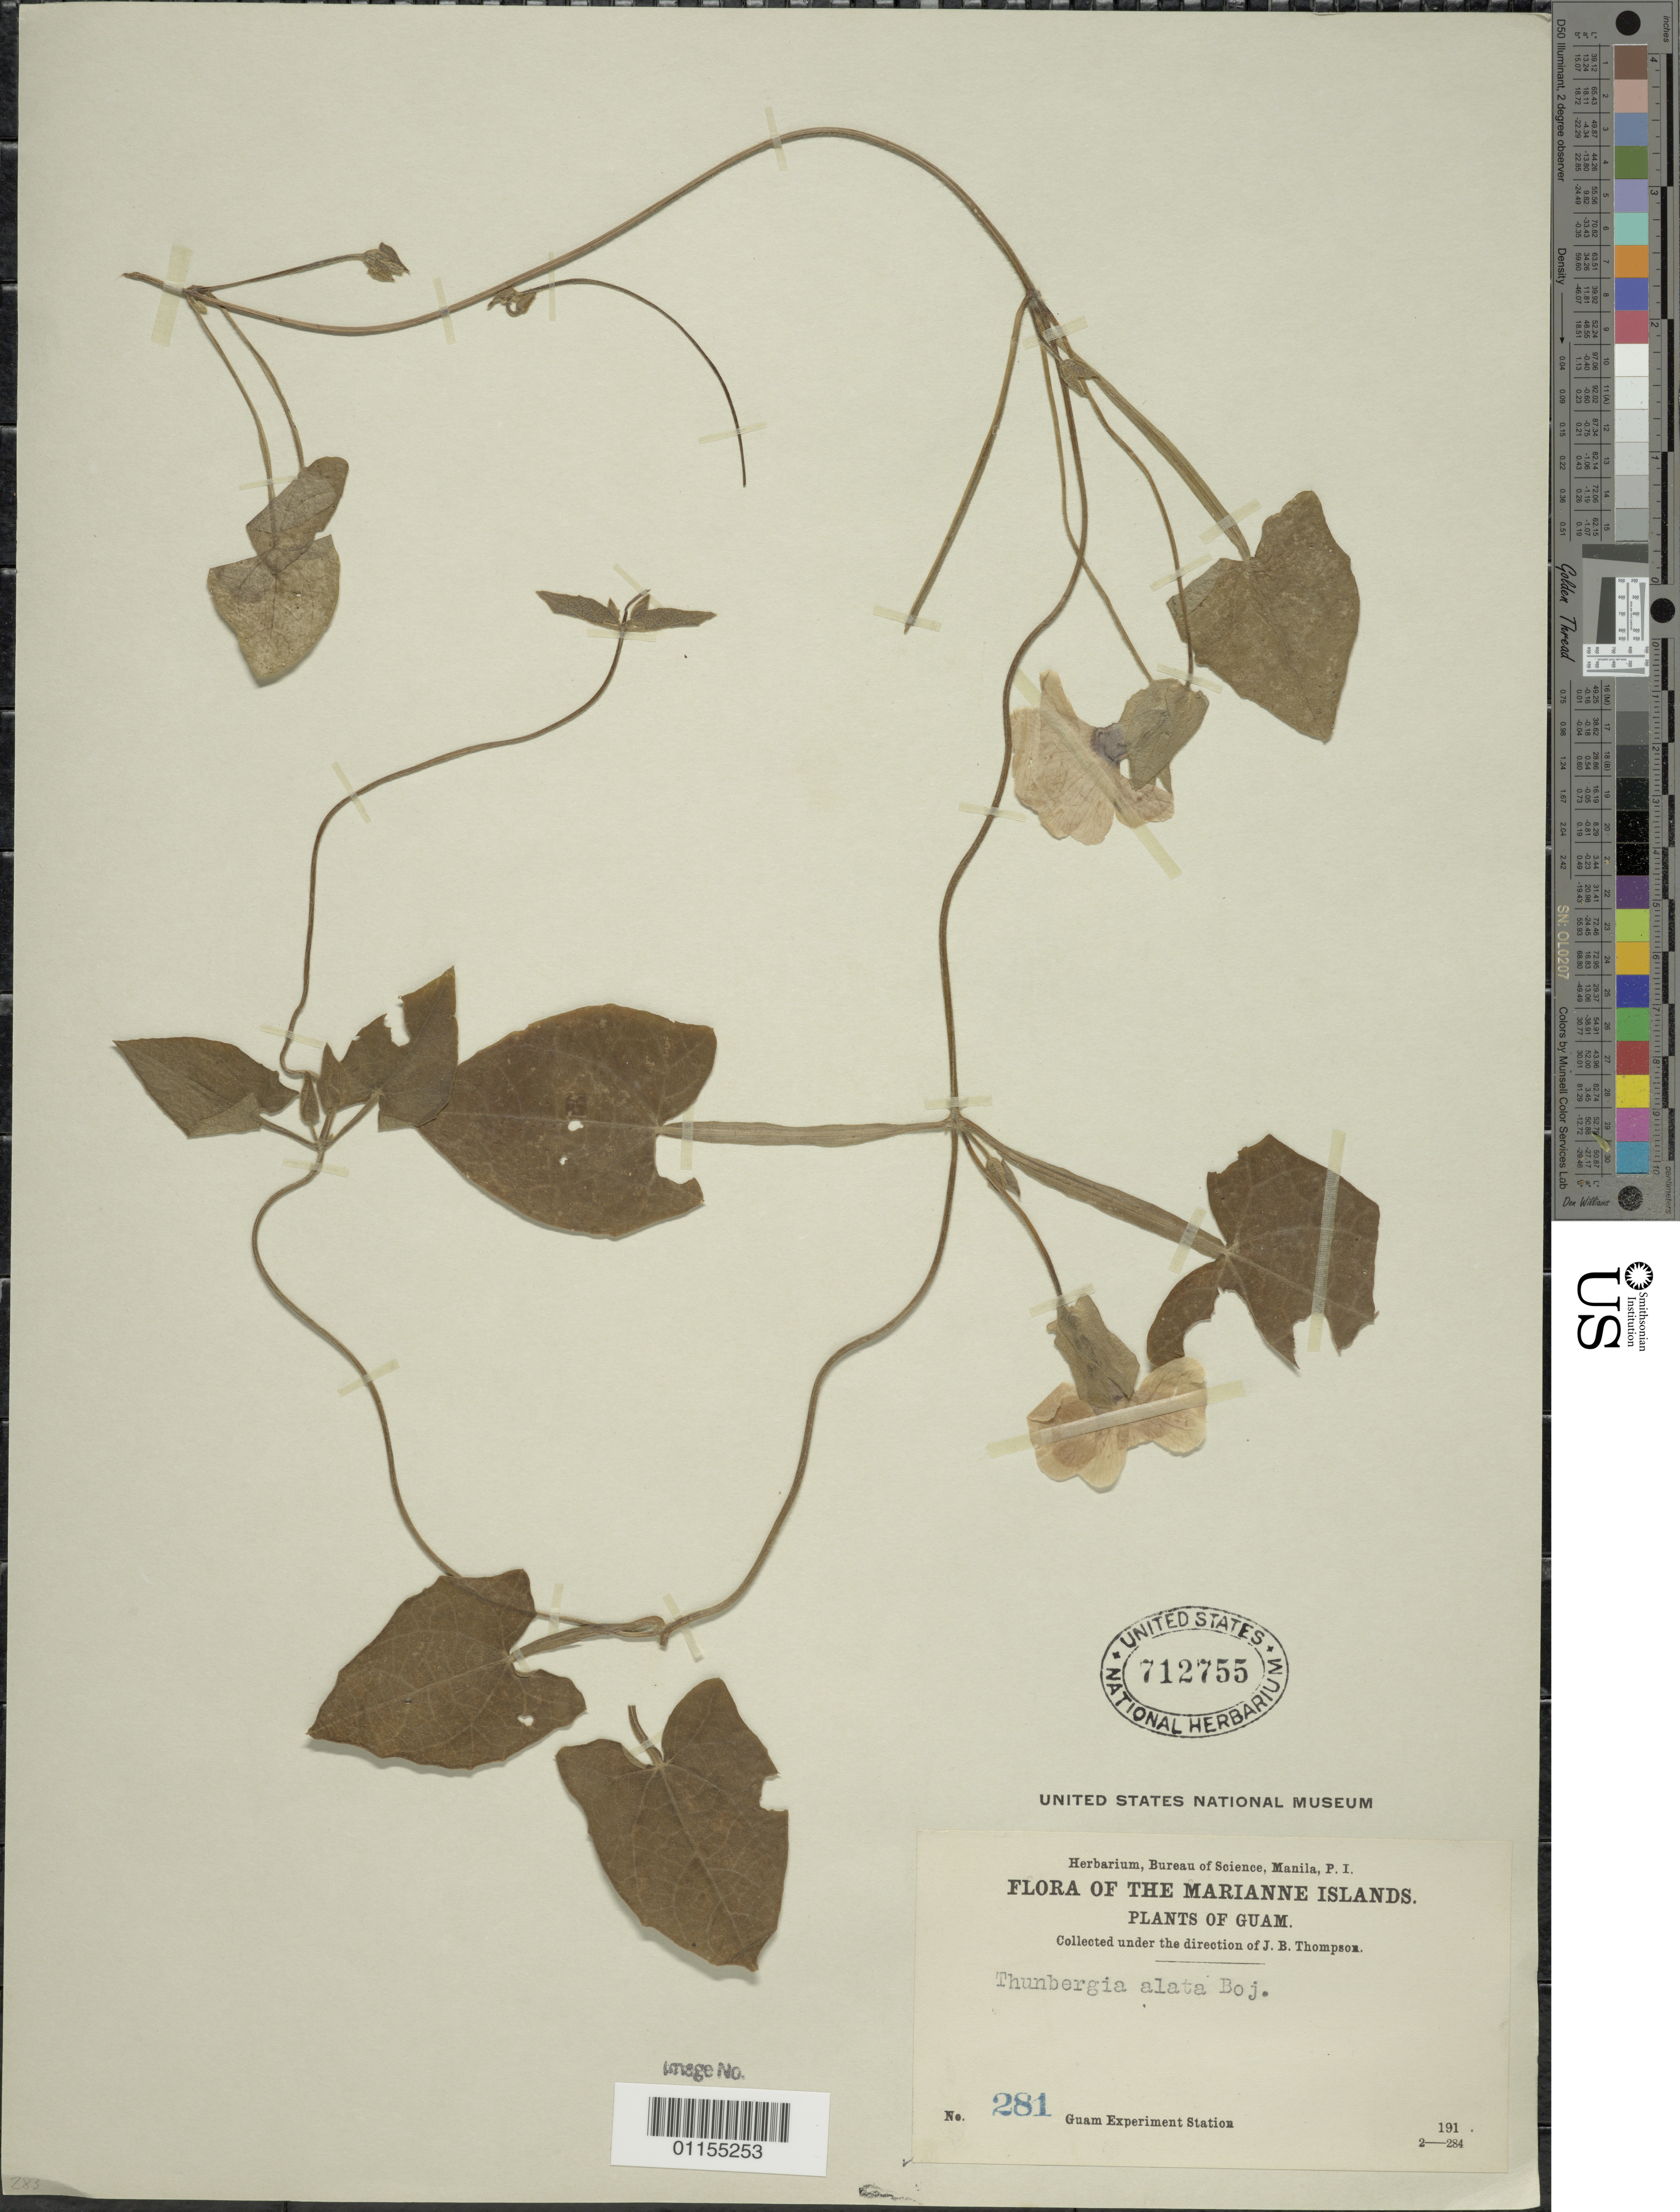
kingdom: Plantae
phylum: Tracheophyta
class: Magnoliopsida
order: Lamiales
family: Acanthaceae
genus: Thunbergia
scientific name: Thunbergia alata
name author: Bojer ex Sims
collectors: J. B. Thompson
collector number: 281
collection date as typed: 191-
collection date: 1910/1919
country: Guam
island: Guam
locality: Guam experiment Station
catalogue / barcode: US 712755